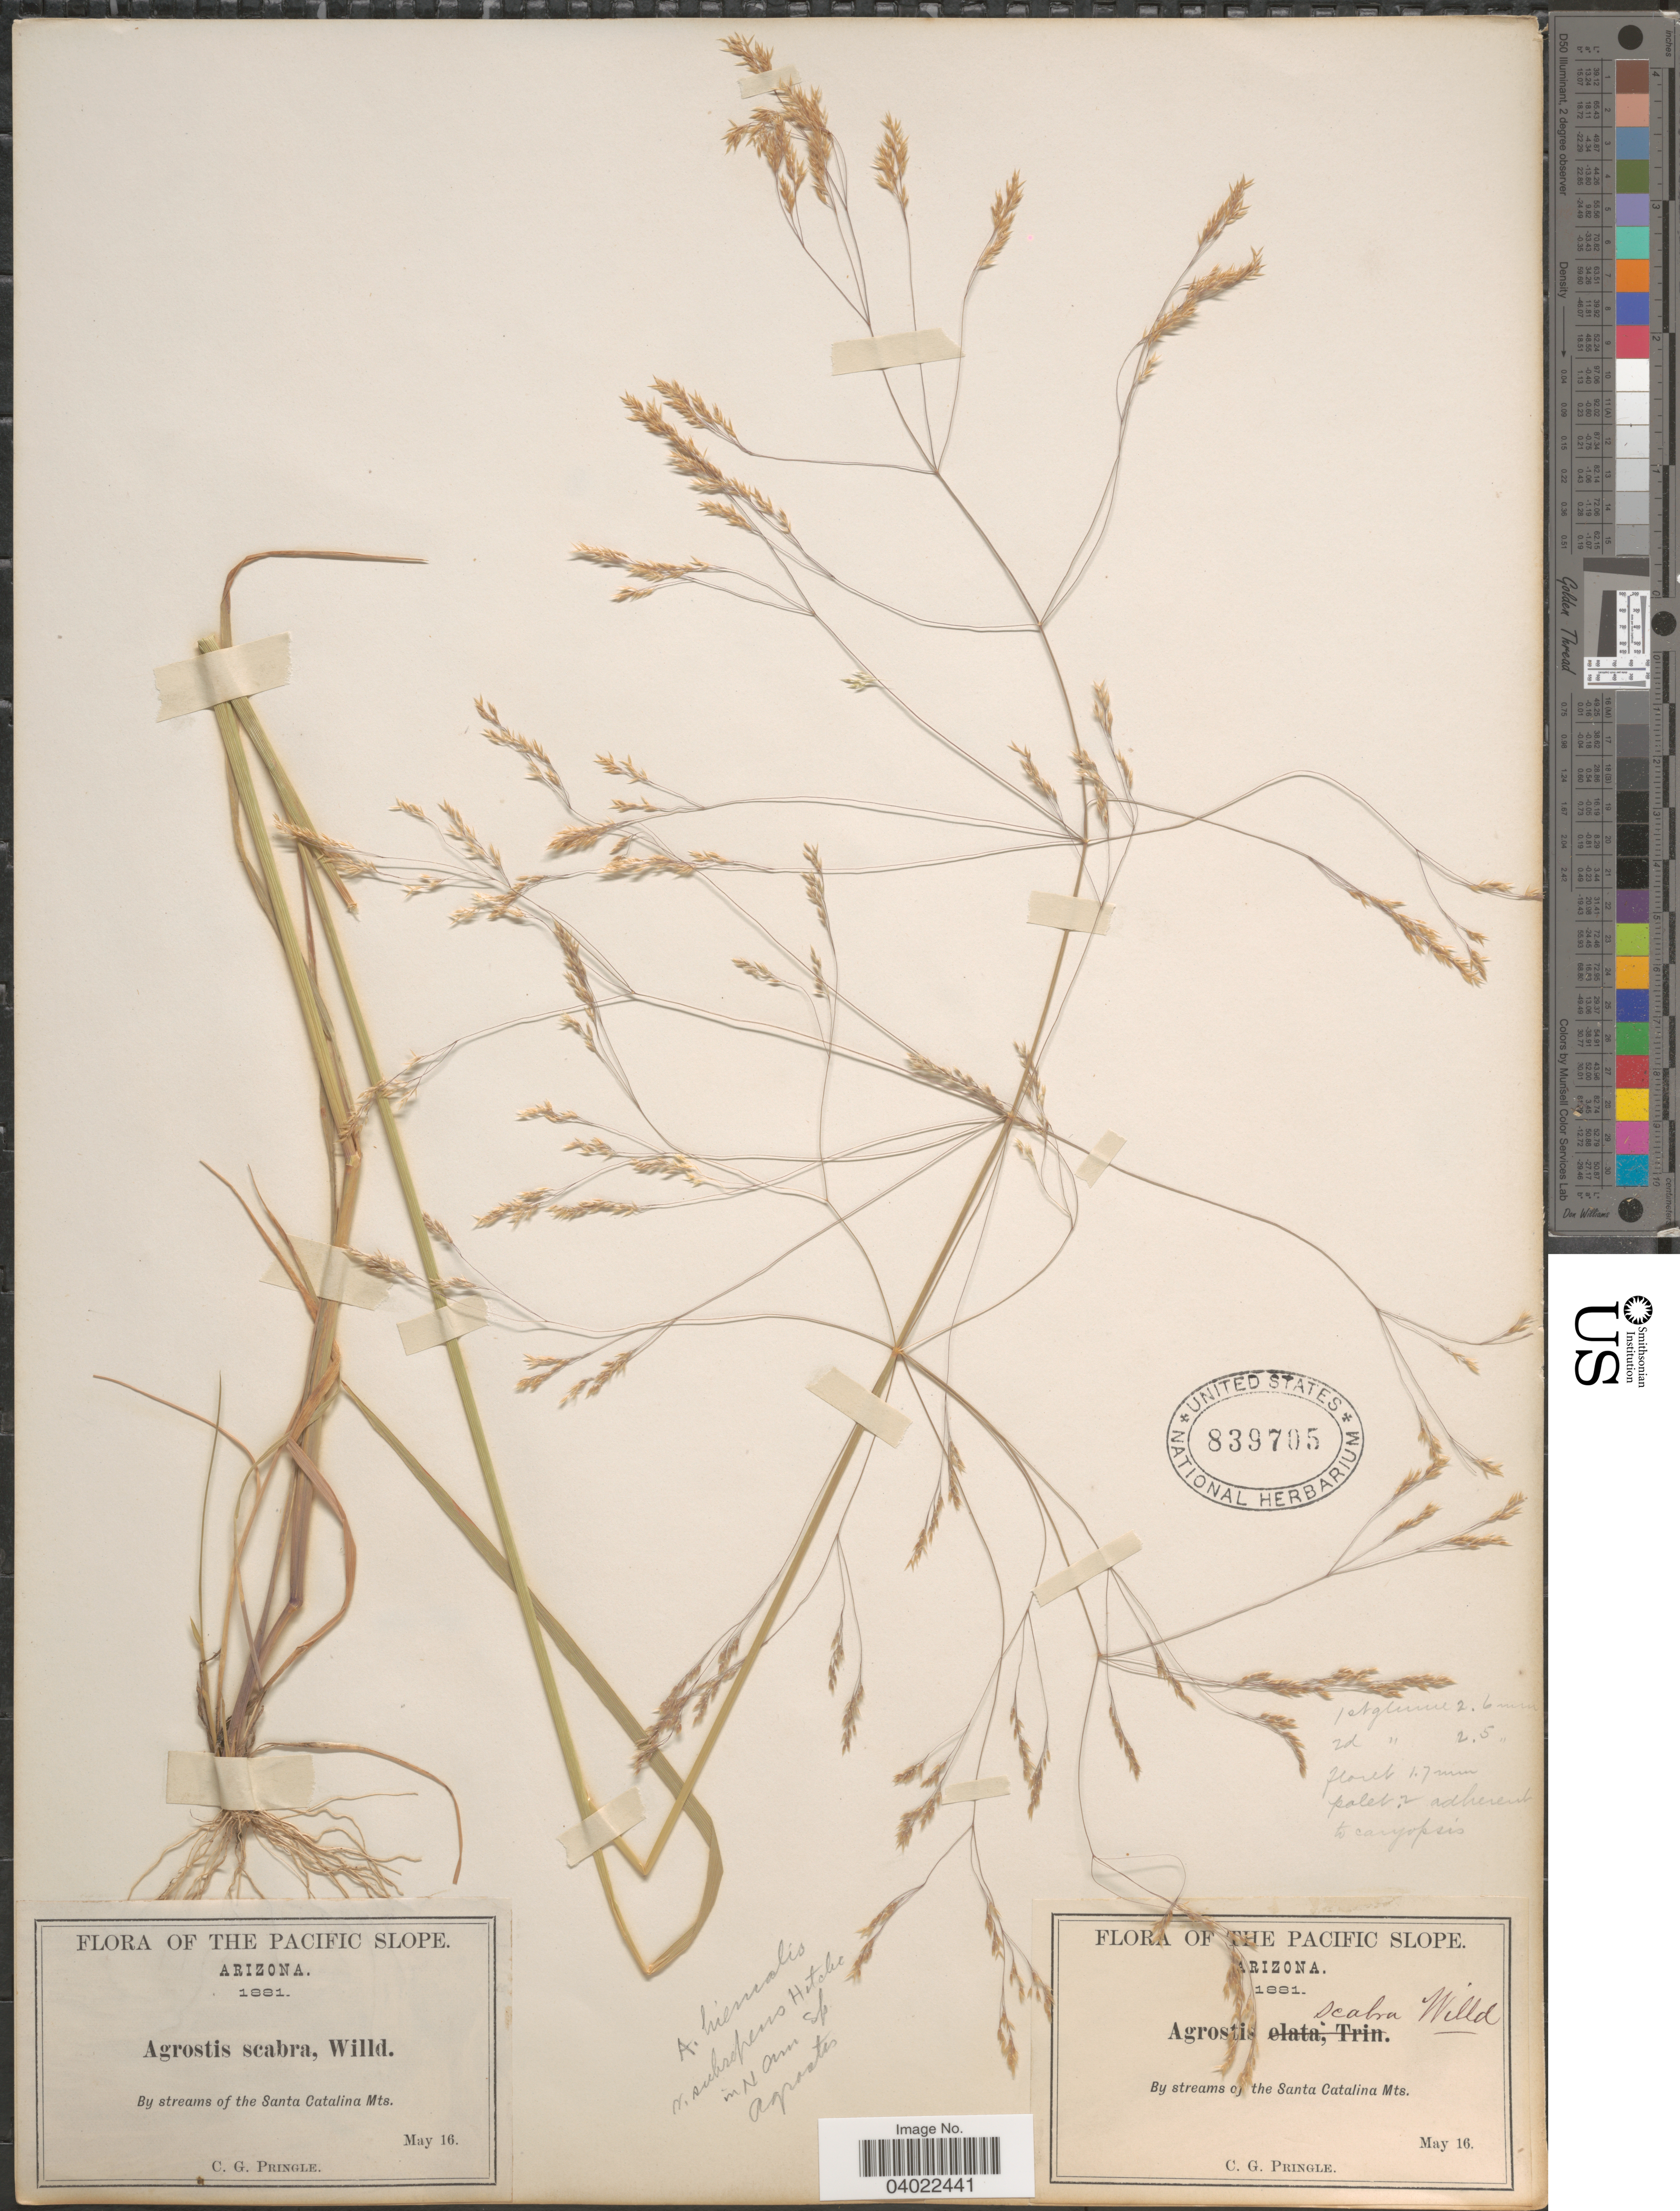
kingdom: Plantae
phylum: Tracheophyta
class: Liliopsida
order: Poales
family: Poaceae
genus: Agrostis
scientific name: Agrostis scabra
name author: Willd.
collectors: C. G. Pringle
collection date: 1881-05-16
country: United States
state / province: Arizona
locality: The Pacific Slope. By streams of the Santa Catalina Mts.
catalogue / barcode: US 839705